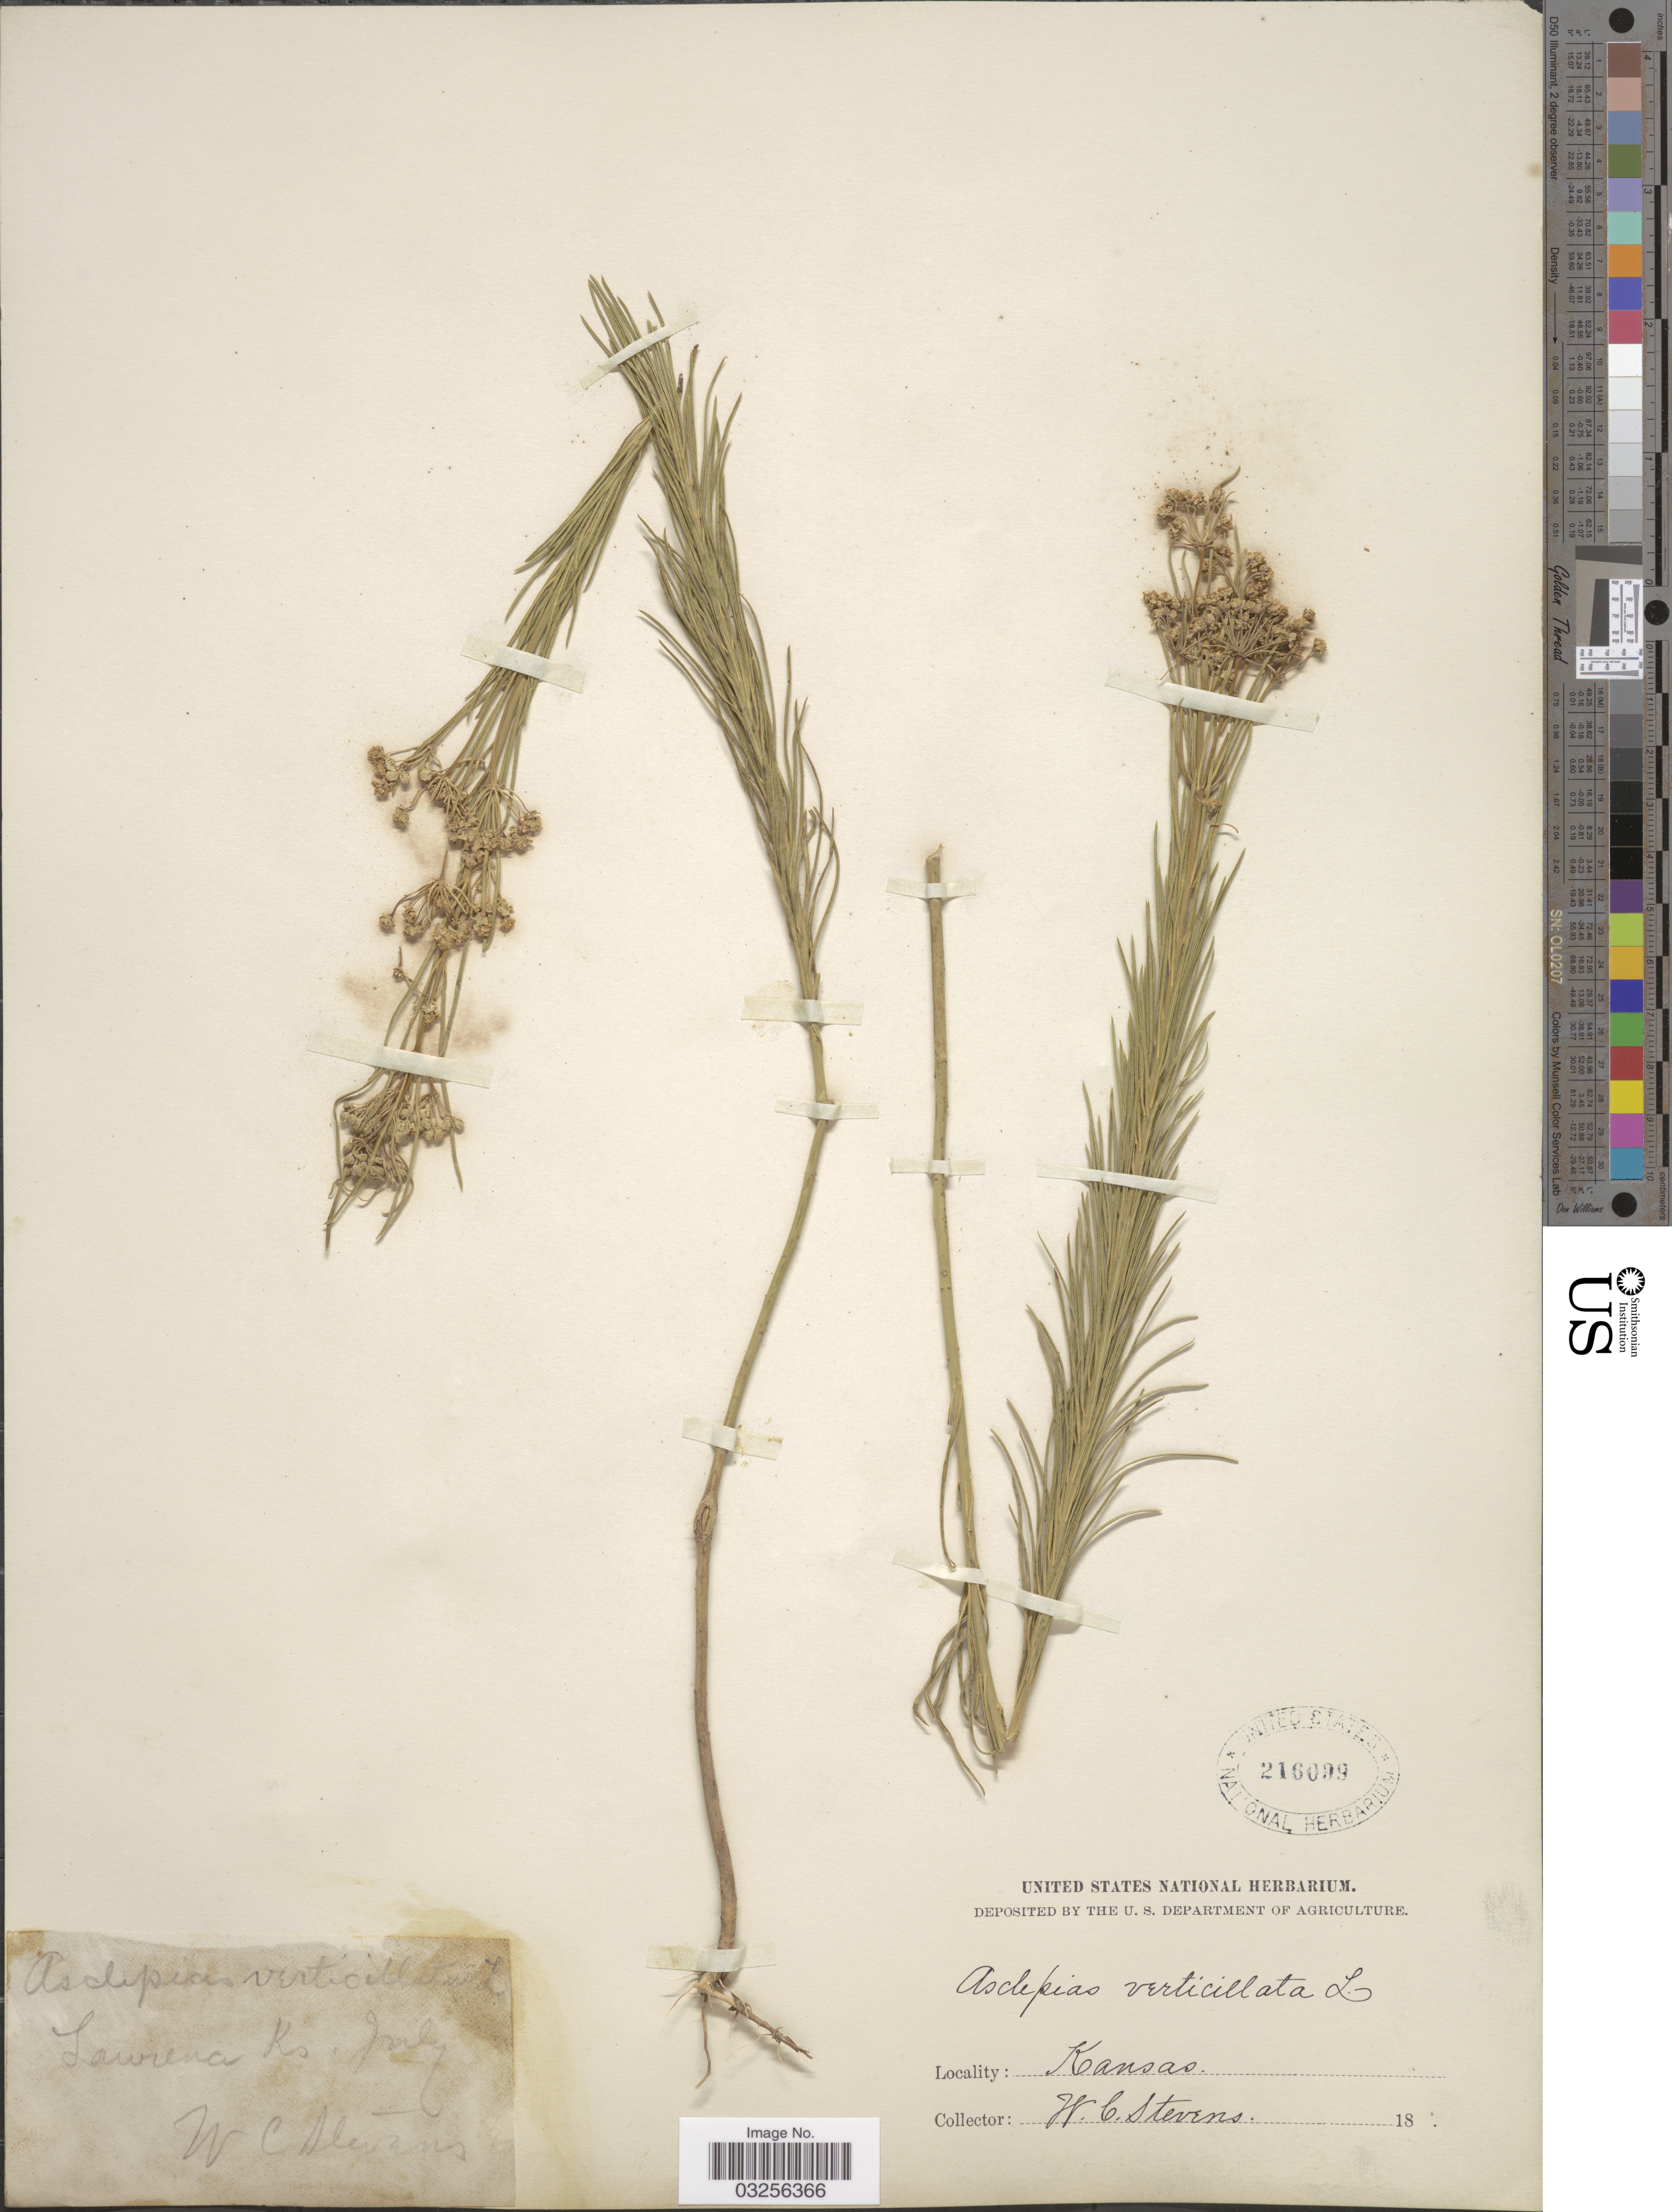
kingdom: Plantae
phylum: Tracheophyta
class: Magnoliopsida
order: Gentianales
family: Apocynaceae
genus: Asclepias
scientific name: Asclepias verticillata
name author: L.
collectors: W. C. Stevens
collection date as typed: July 18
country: United States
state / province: Kansas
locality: Lawrence.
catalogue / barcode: US 216099